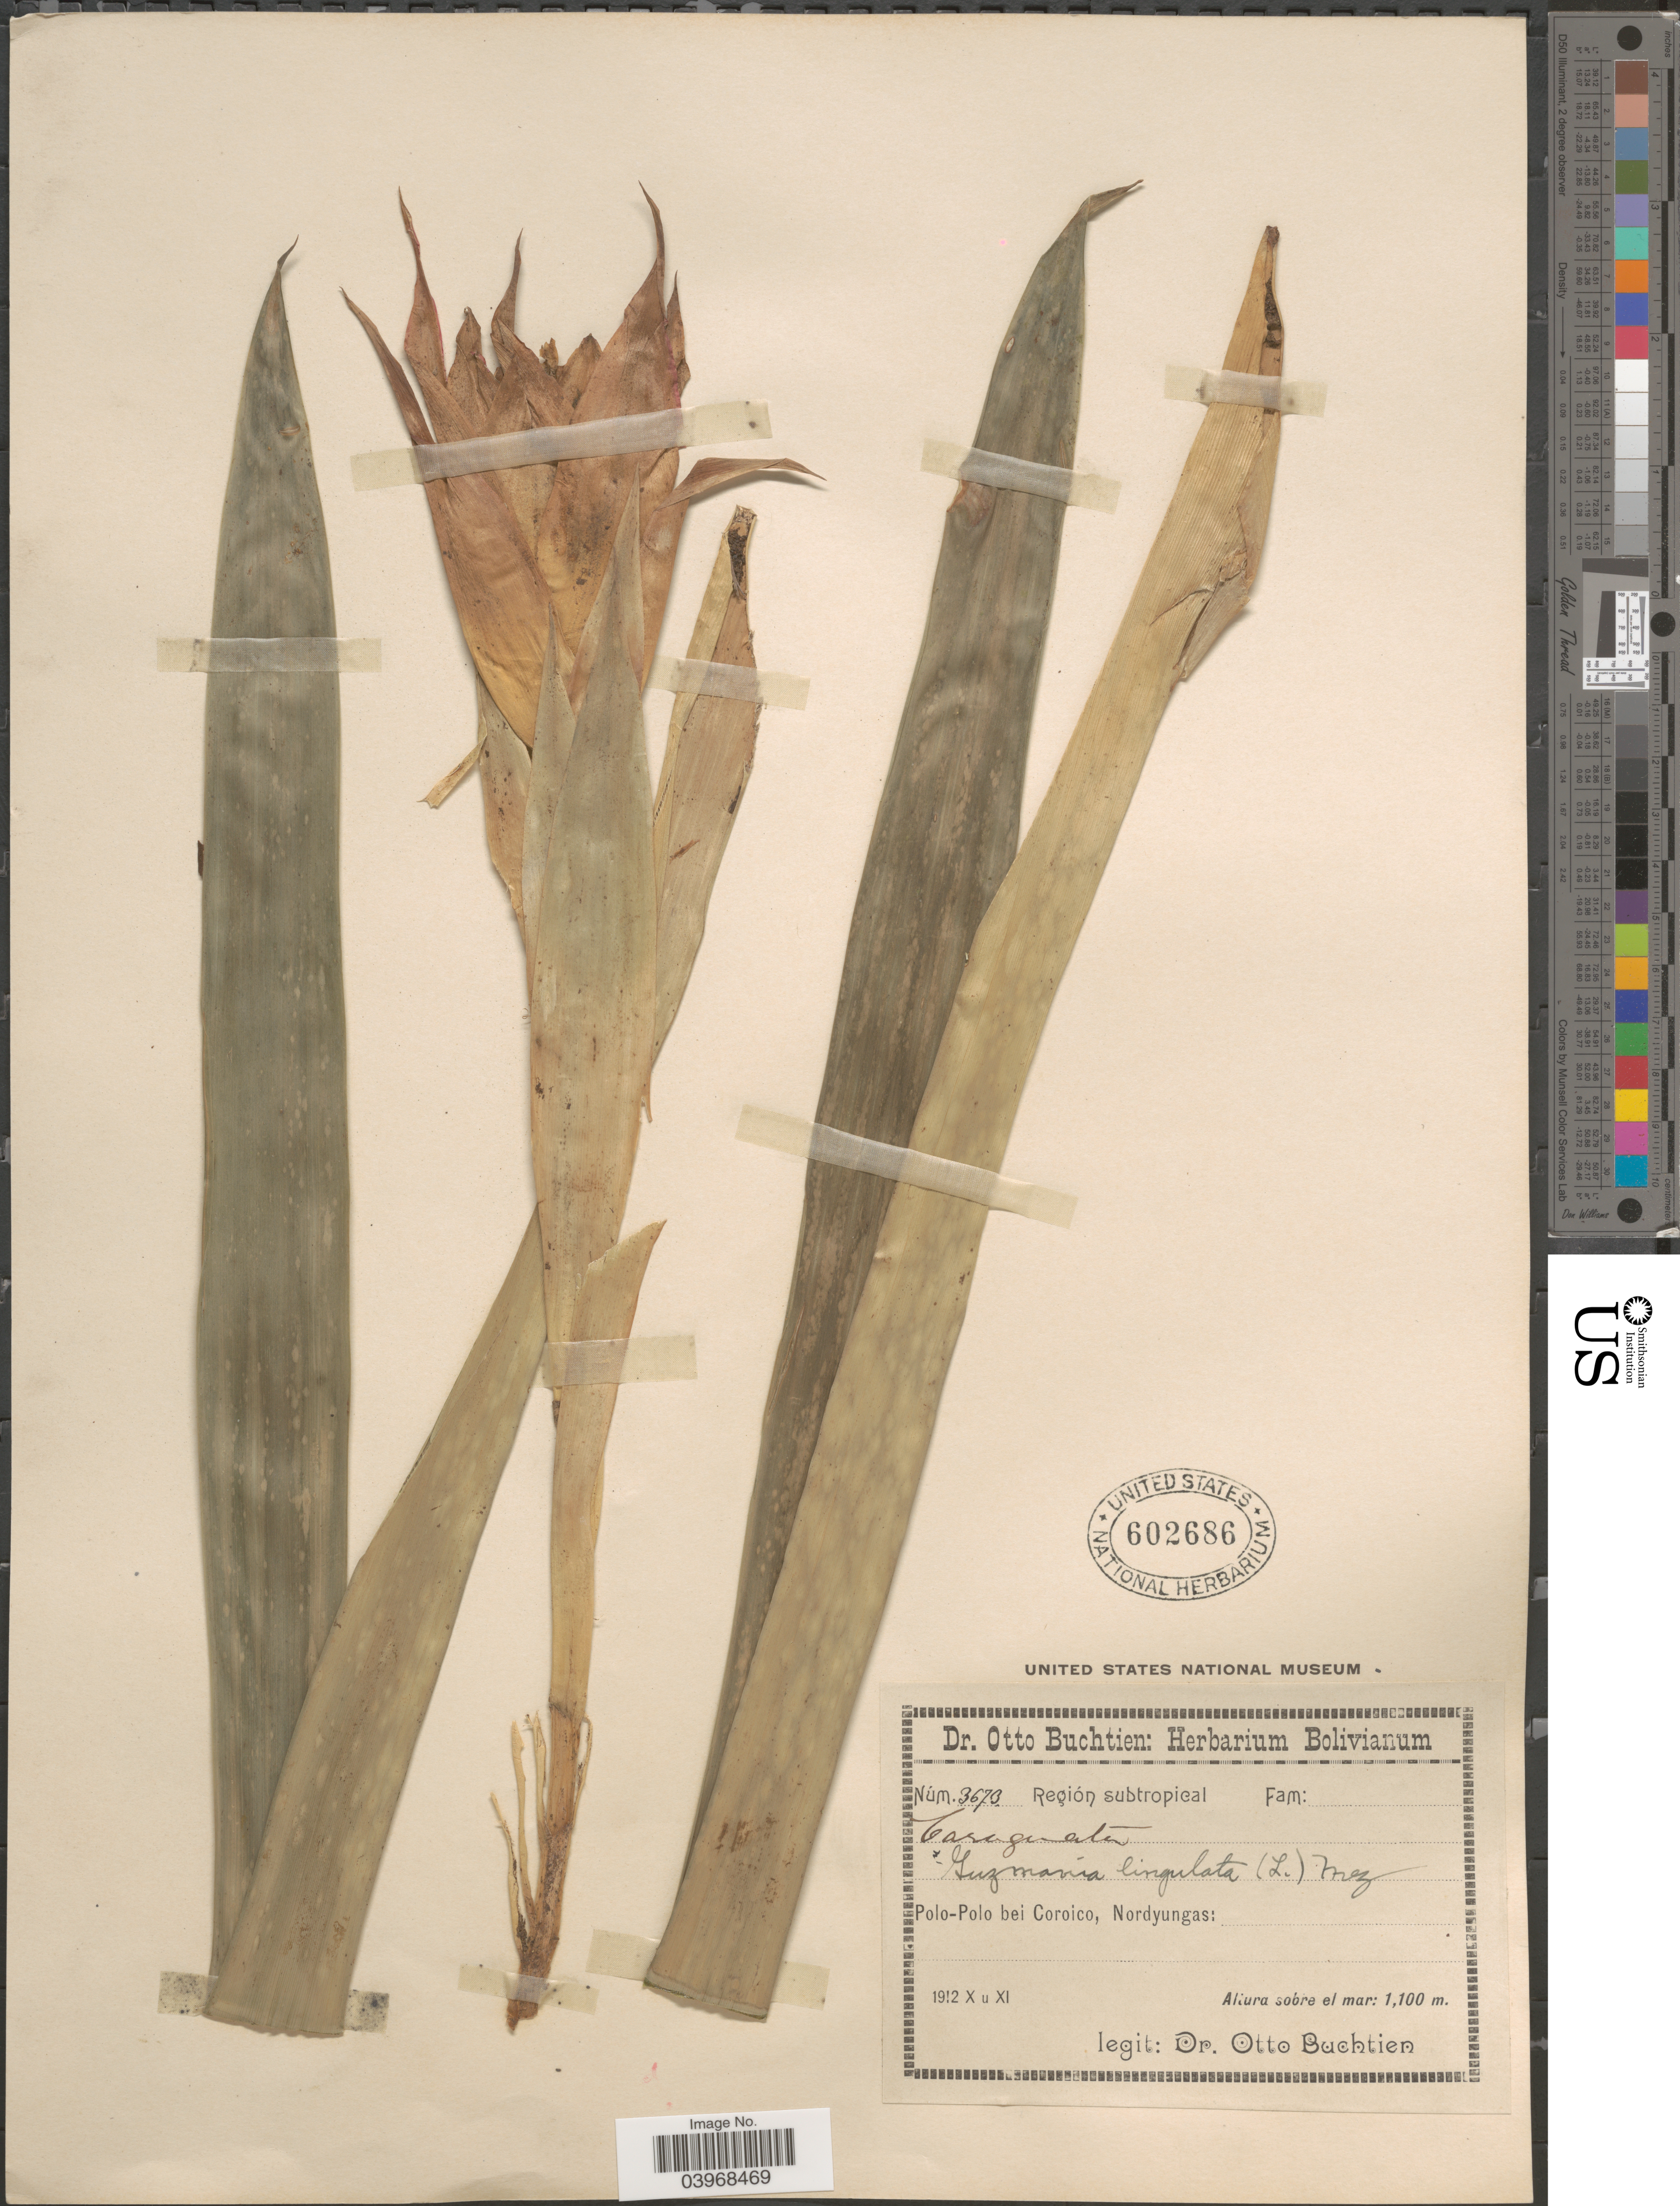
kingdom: Plantae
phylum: Tracheophyta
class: Liliopsida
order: Poales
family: Bromeliaceae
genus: Guzmania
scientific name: Guzmania lingulata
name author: (L.) Mez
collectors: O. Buchtien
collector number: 3673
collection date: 1912-10/1912-11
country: Bolivia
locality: Región subtropical. Polo-Polo bei Coroico, Nordyungas.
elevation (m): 1100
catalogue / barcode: US 602686